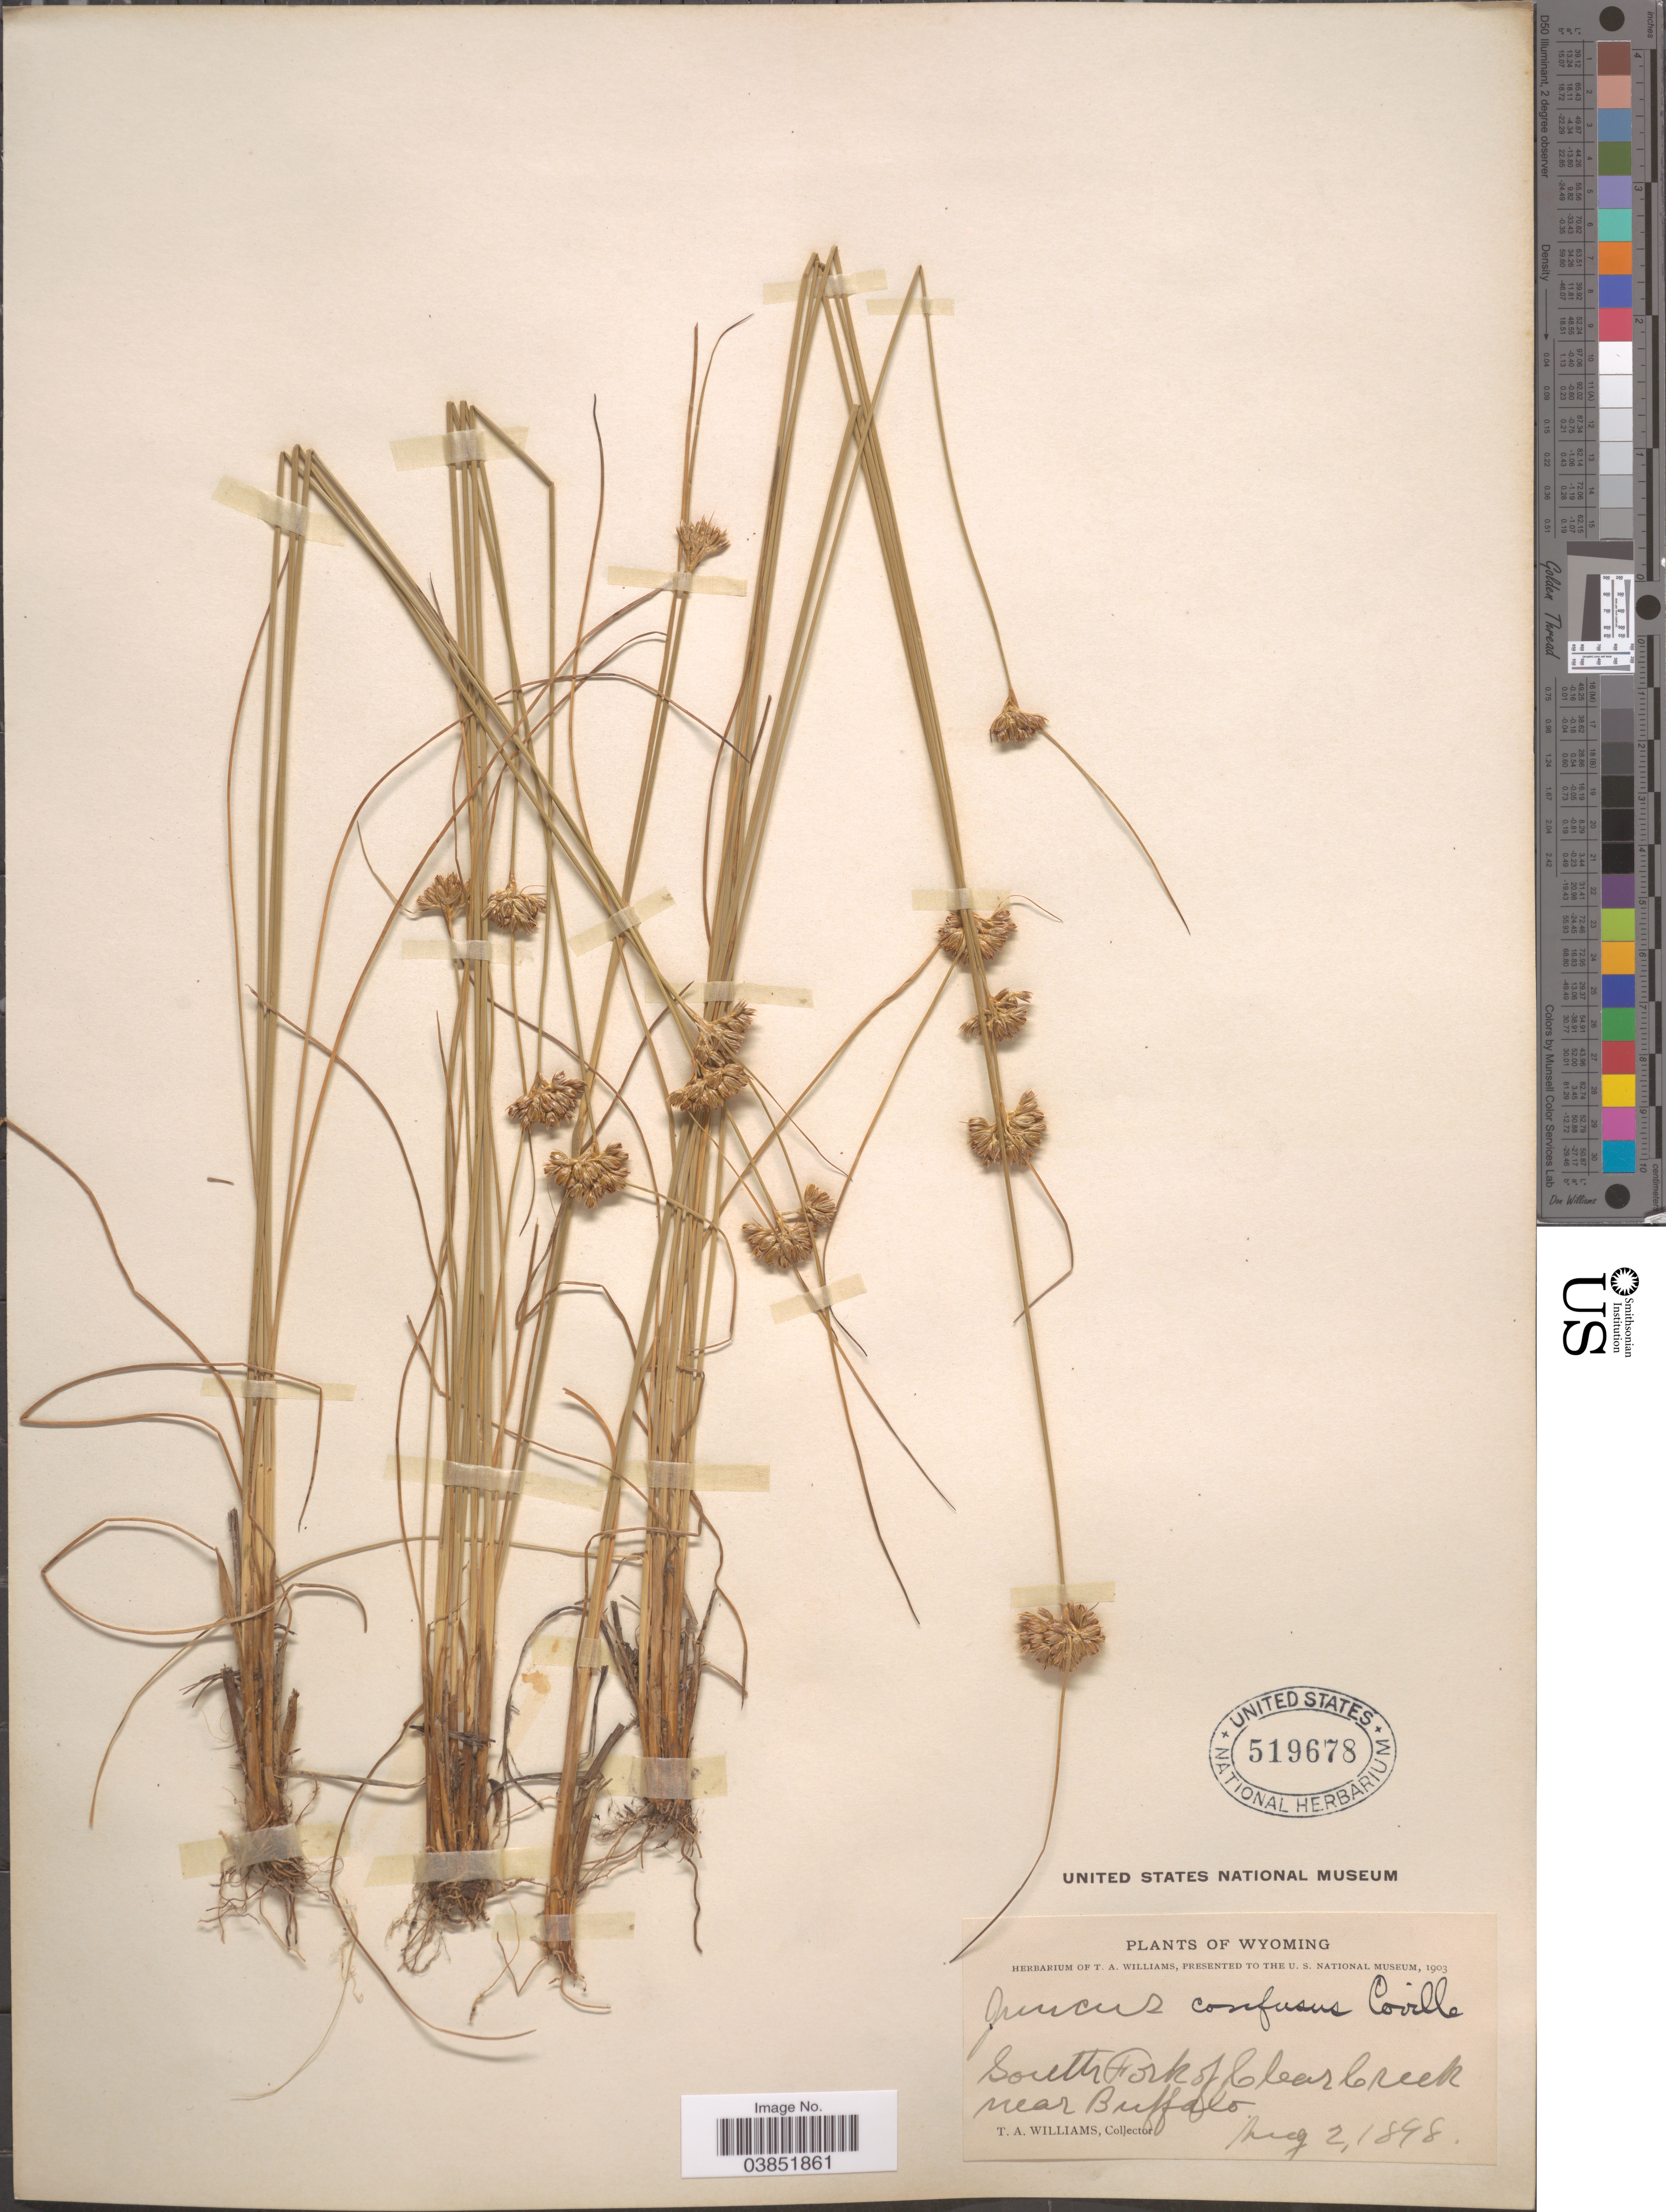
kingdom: Plantae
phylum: Tracheophyta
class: Liliopsida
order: Poales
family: Juncaceae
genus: Juncus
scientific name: Juncus confusus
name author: Coville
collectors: T. Williams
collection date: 1898-08-02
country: United States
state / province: Wyoming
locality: South Fork of Clear Creek near Buffalo.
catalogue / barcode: US 519678